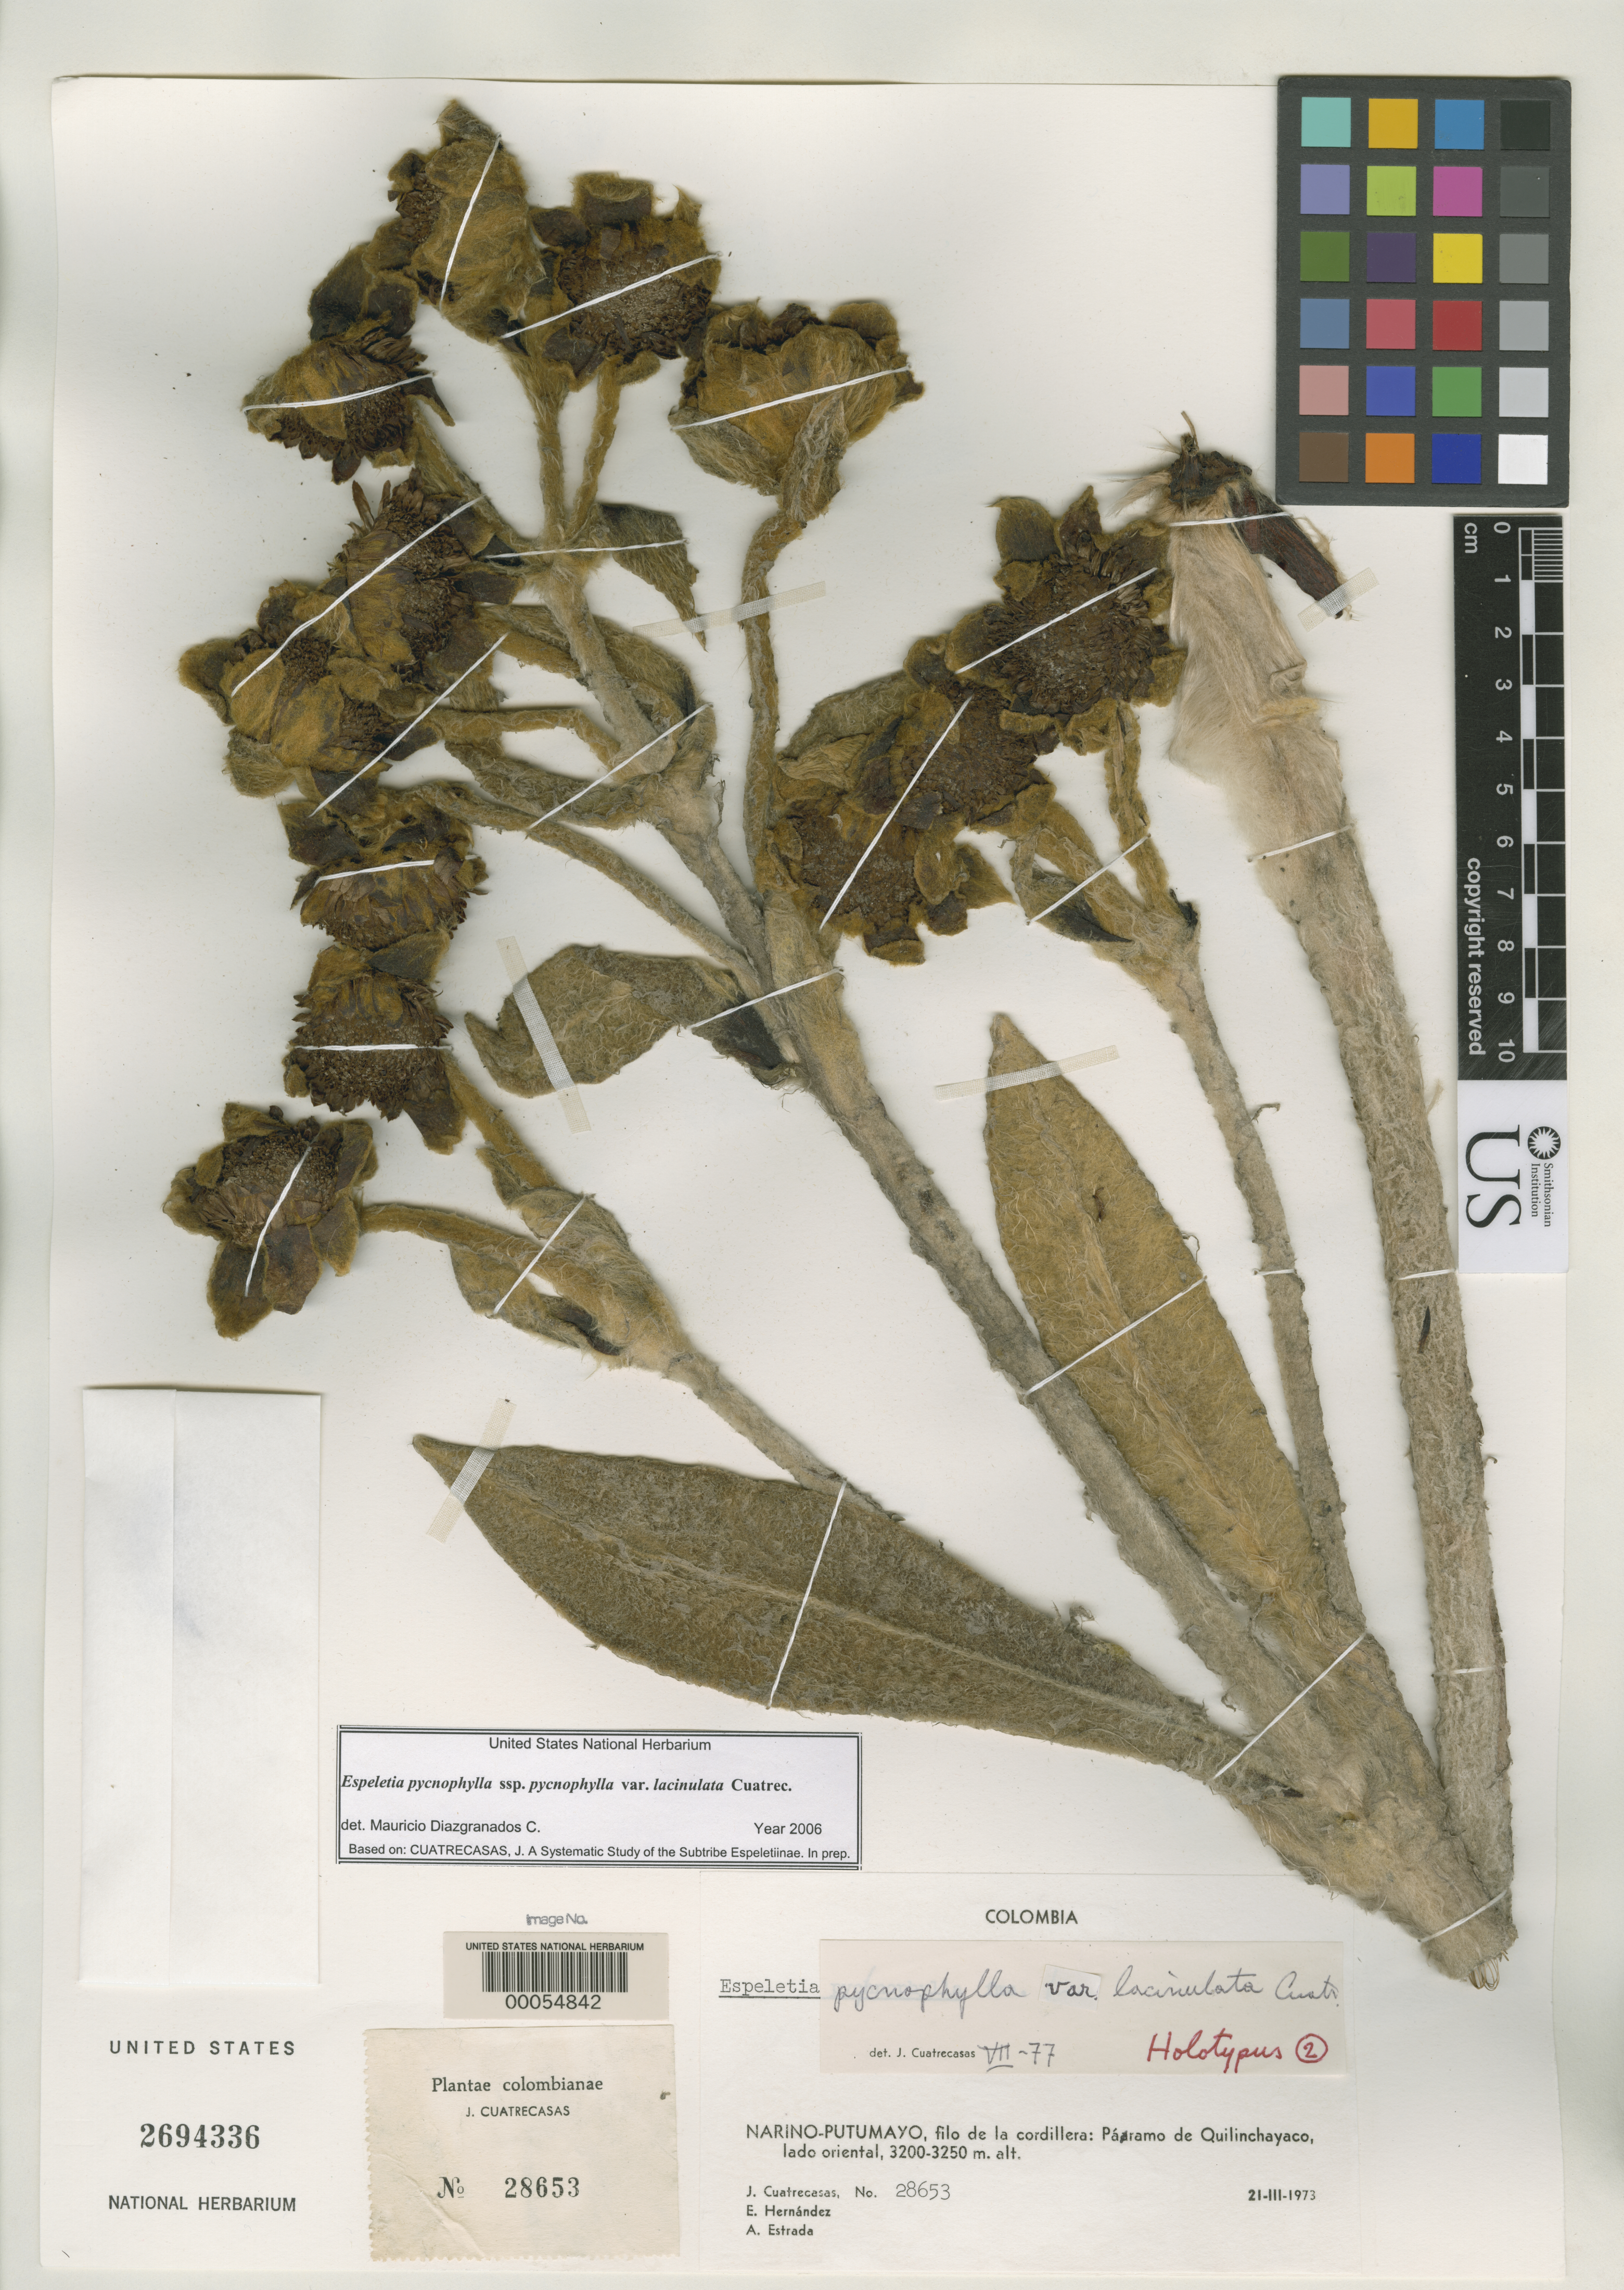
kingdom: Plantae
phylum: Tracheophyta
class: Magnoliopsida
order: Asterales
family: Asteraceae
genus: Espeletia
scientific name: Espeletia pycnophylla var. lacinulata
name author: Cuatrec.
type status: Holotype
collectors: J. Cuatrecasas, E. I. Hernández-X. & A. Estrada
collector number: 28653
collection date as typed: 21 Mar 1973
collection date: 1973-03-21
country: Colombia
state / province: Nariño / Putumayo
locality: Filo de La Cordillera, Páramo de Quilinchaya, Lado Oriental.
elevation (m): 3200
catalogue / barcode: US 2694336